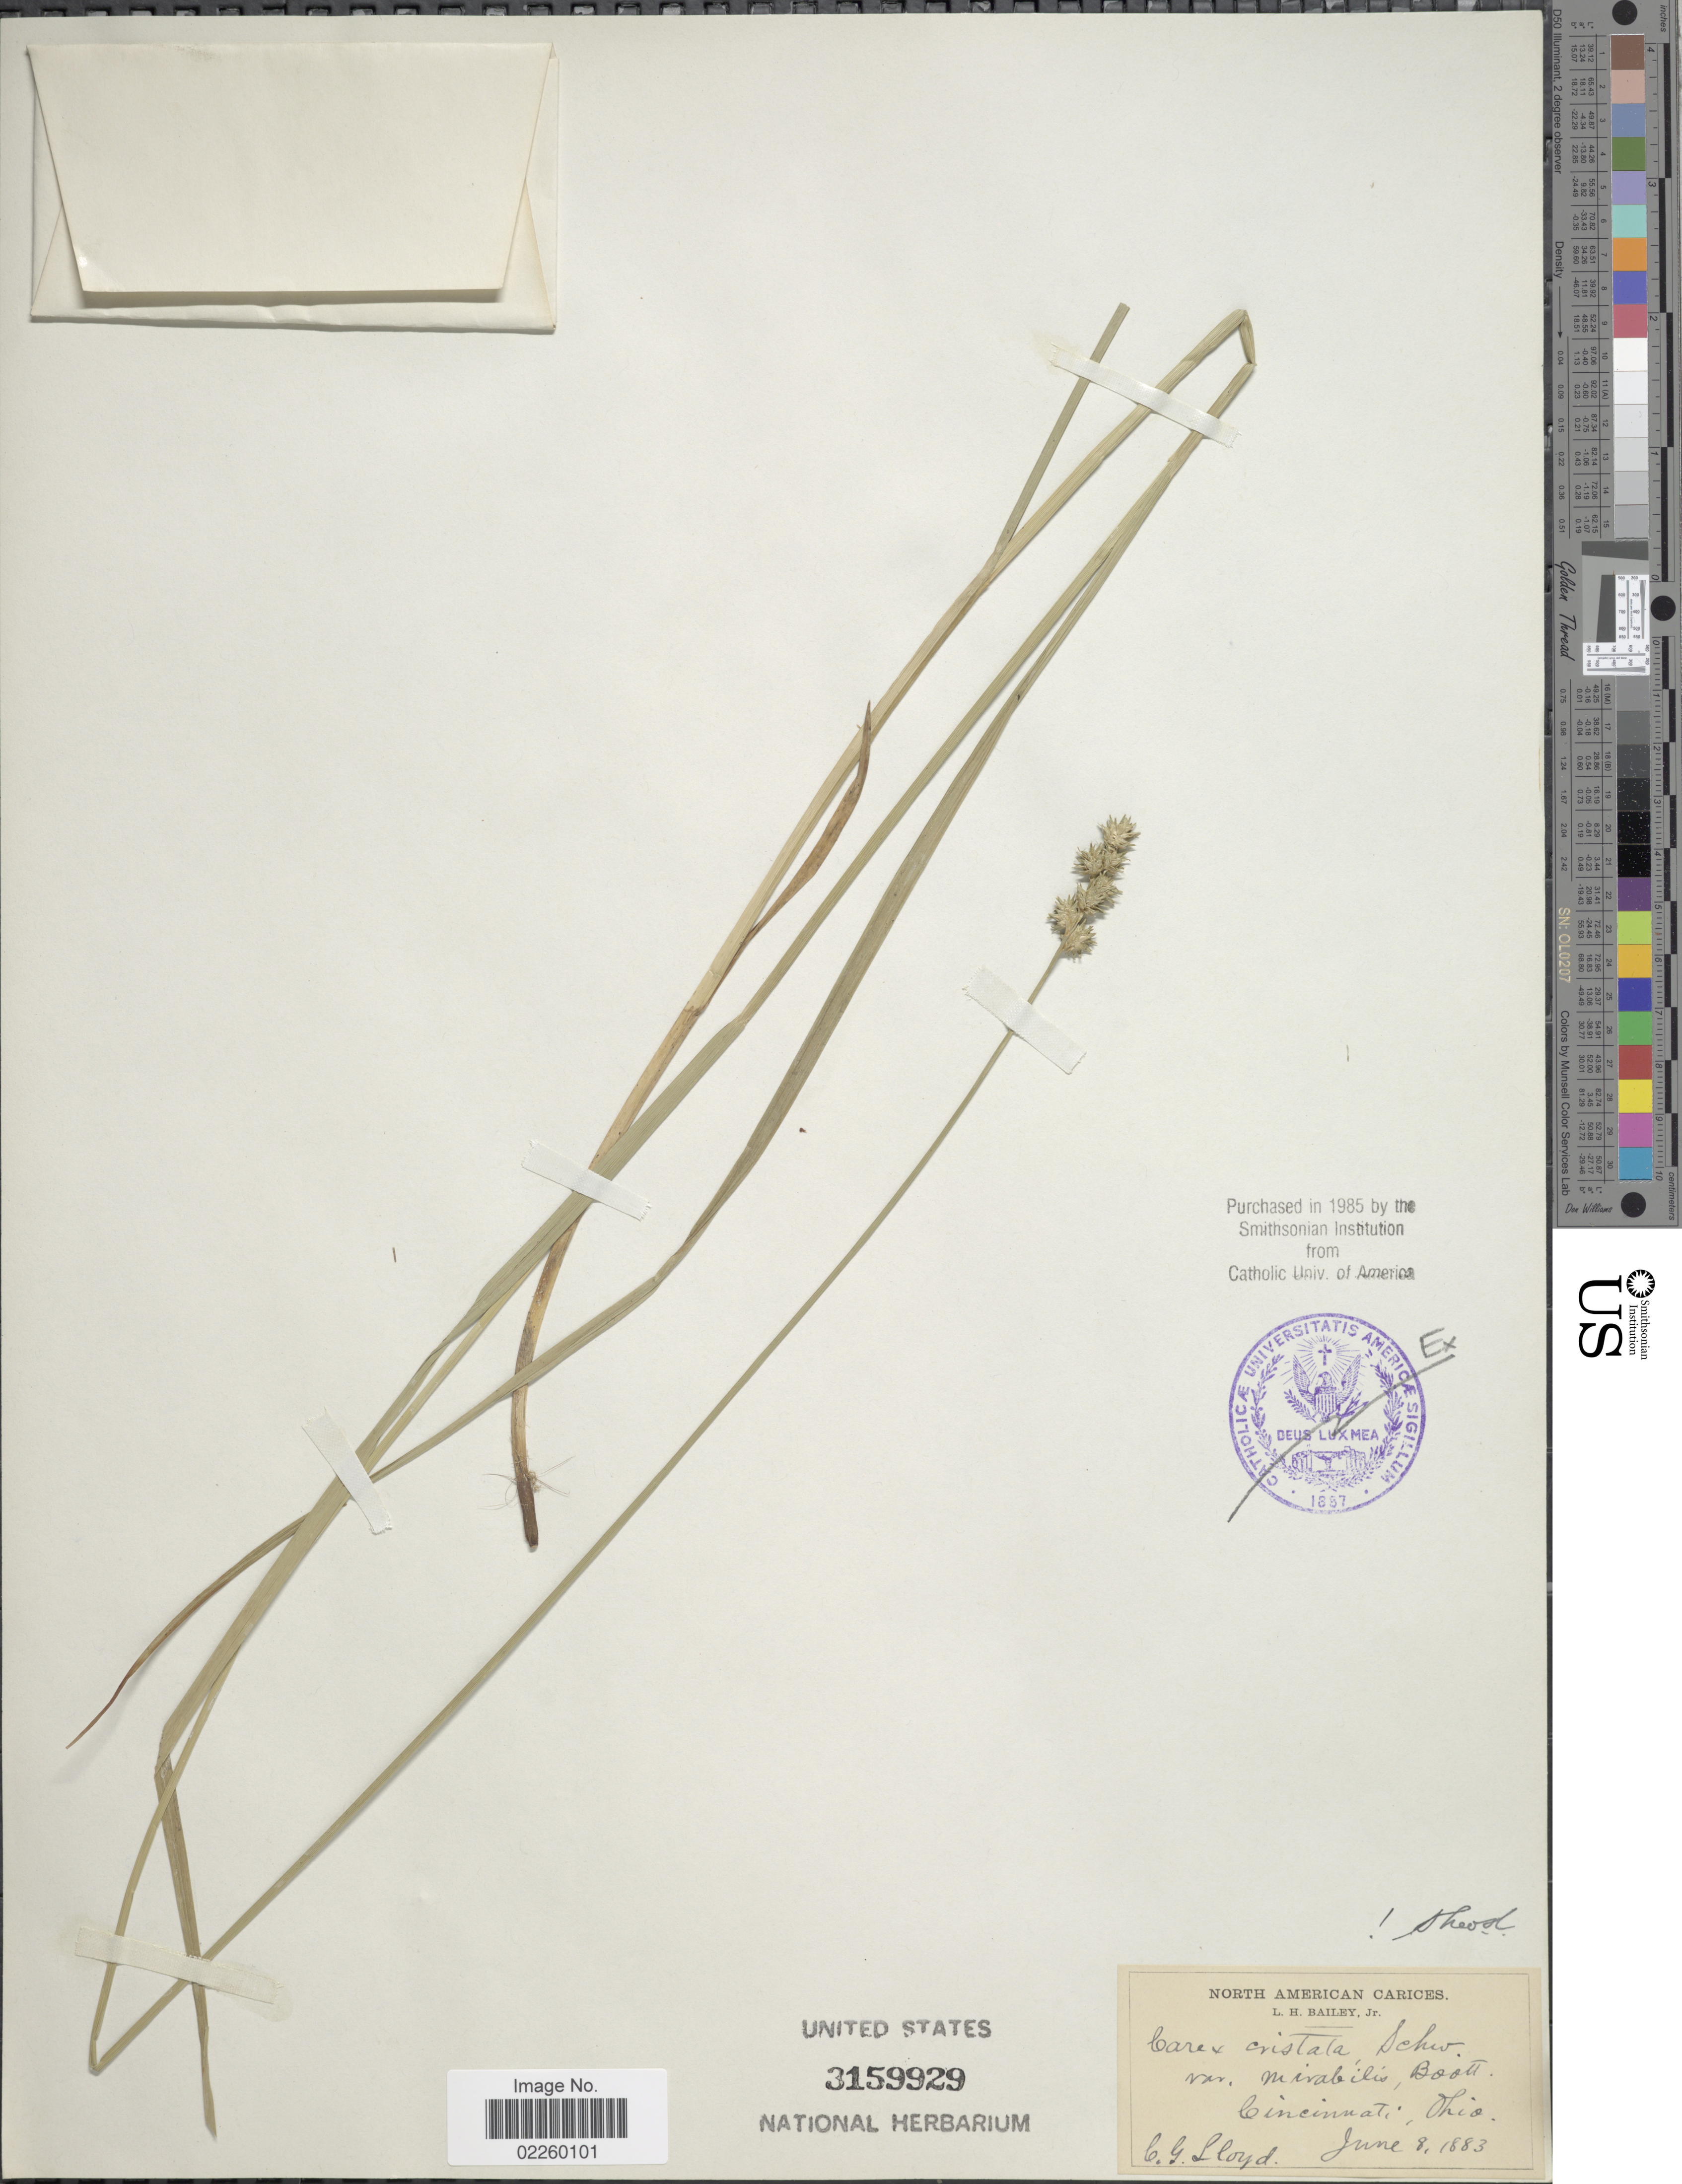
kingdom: Plantae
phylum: Tracheophyta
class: Liliopsida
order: Poales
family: Cyperaceae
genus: Carex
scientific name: Carex cristatella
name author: Britton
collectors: C. G. Lloyd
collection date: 1883-06-08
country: United States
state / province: Ohio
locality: Cincinnati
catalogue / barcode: US 3159929